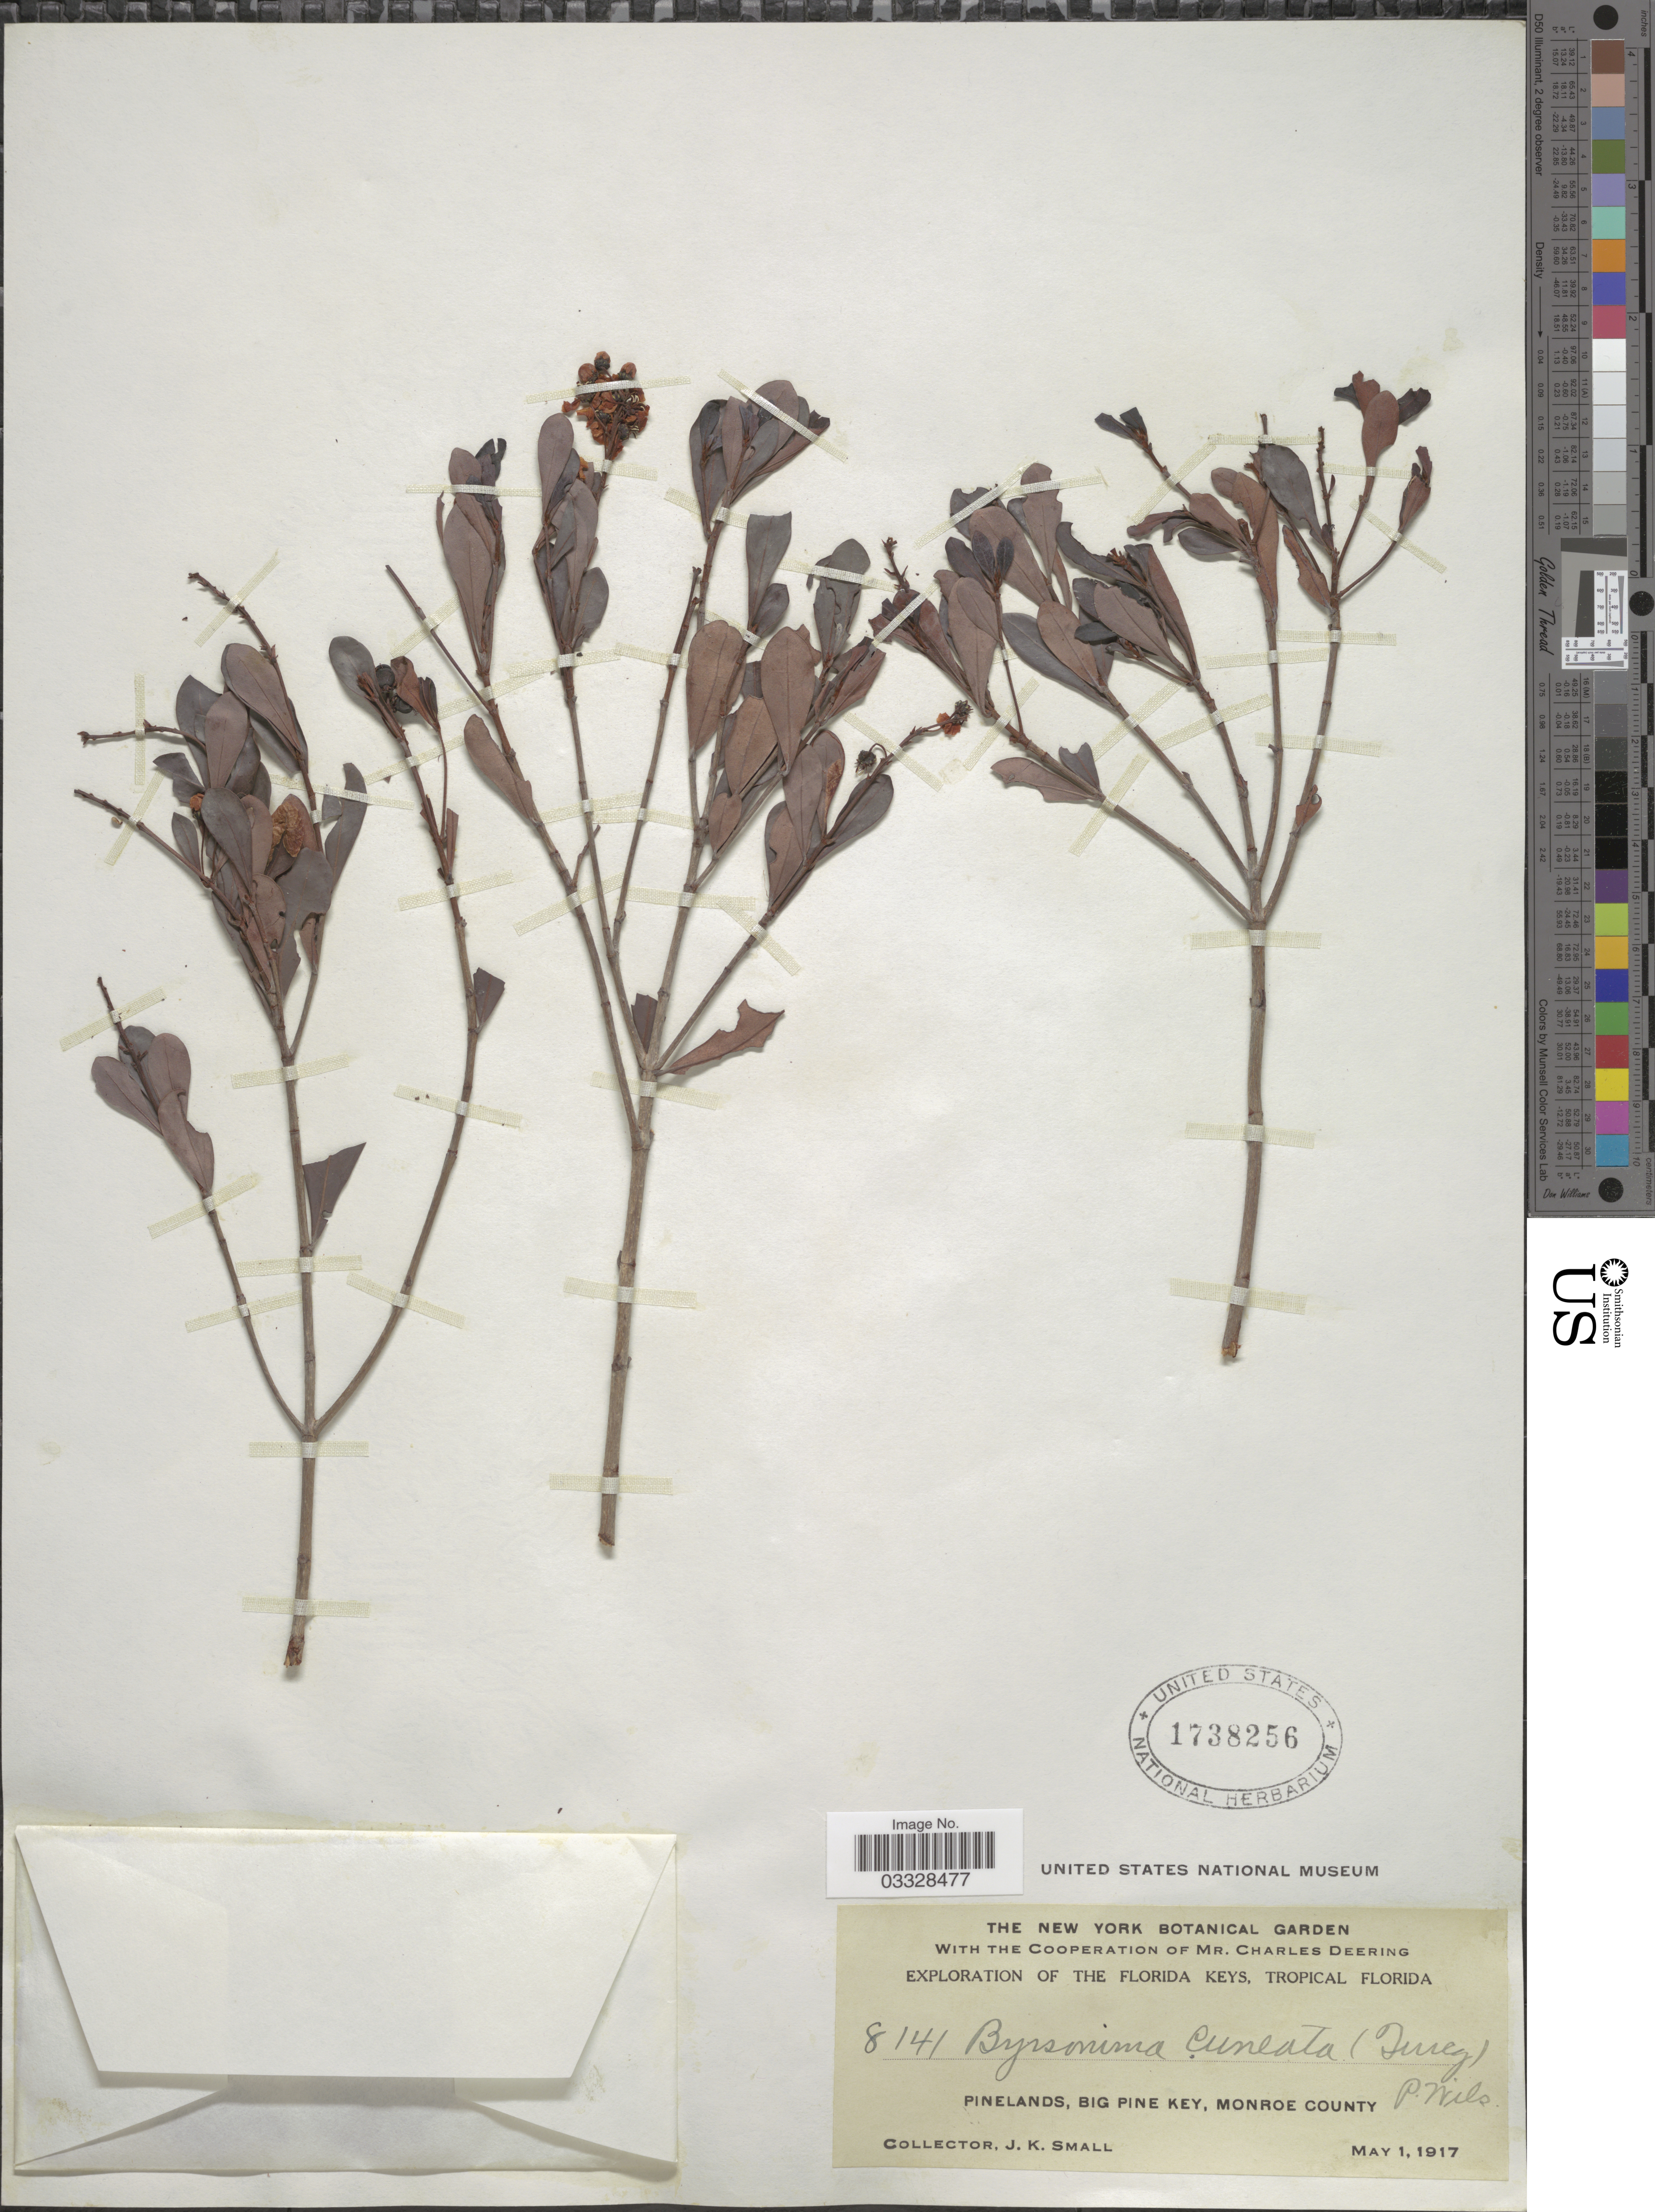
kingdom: Plantae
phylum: Tracheophyta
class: Magnoliopsida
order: Malpighiales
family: Malpighiaceae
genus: Byrsonima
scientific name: Byrsonima cuneata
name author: P. Wilson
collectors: J. K. Small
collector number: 8141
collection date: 1917-05-01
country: United States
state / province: Florida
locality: The Florida Keys, Tropical Florida. Pinelands, Big Pin Key, Monroe County.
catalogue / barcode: US 1738256